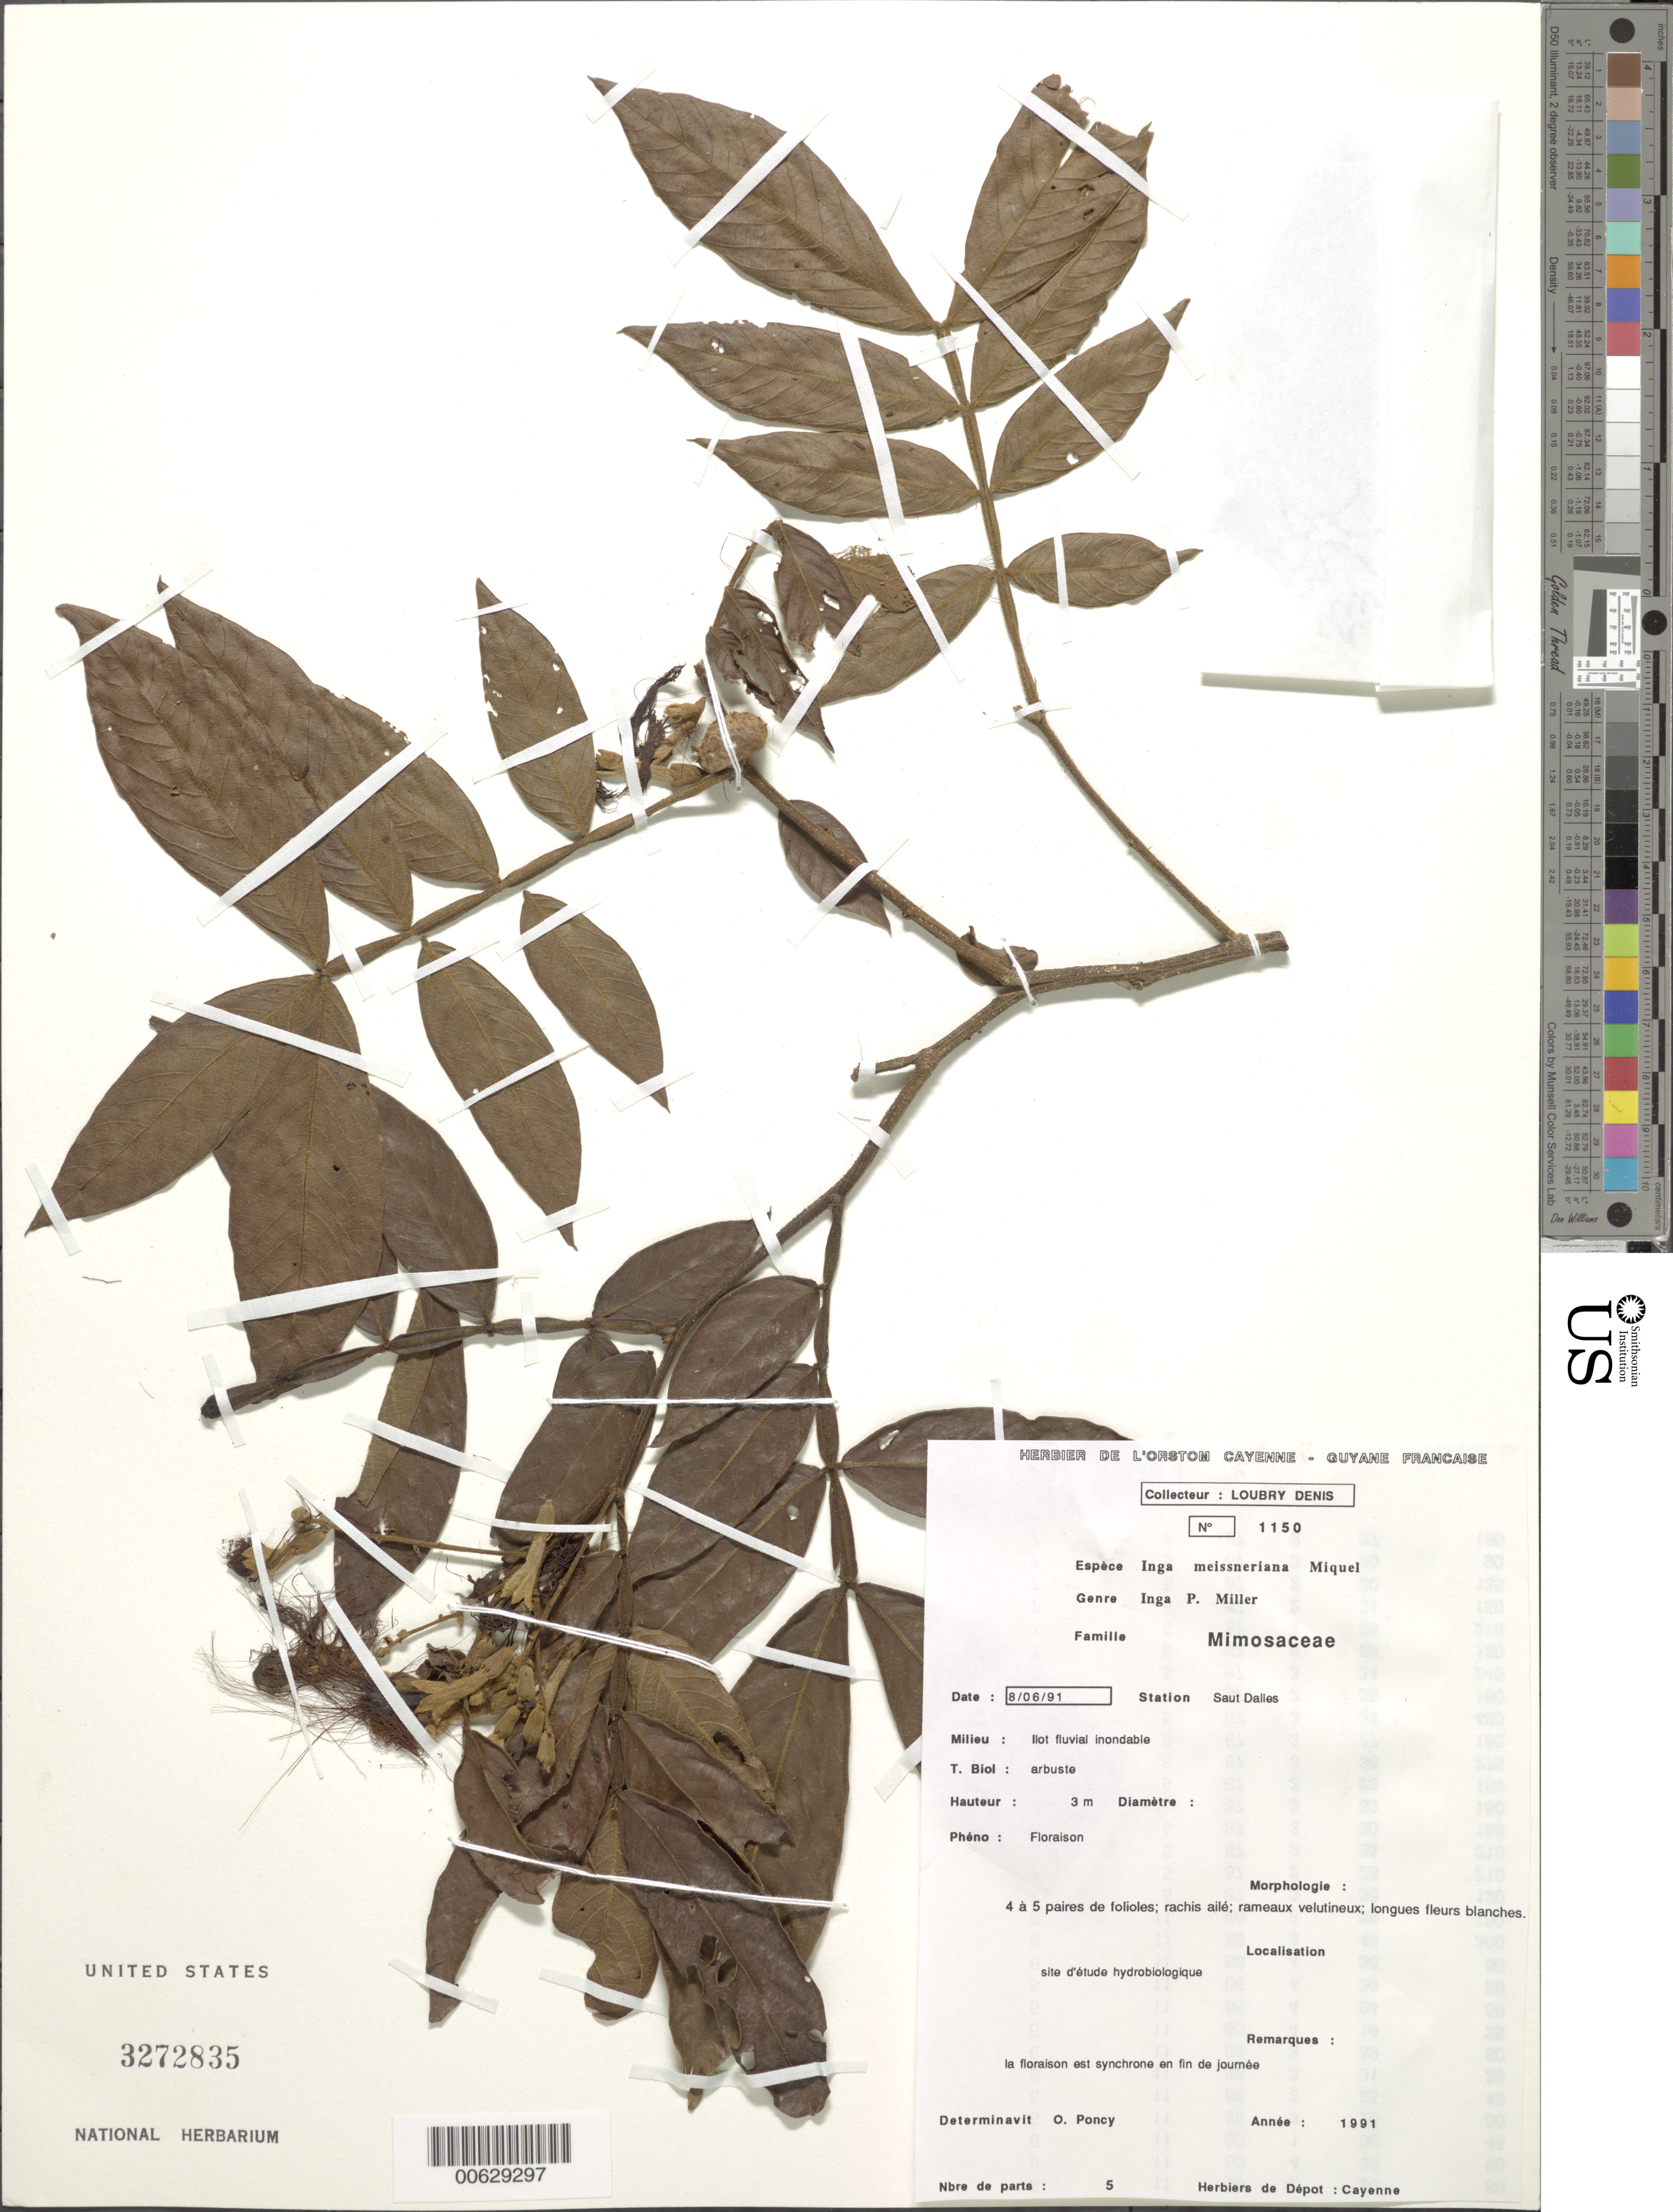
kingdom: Plantae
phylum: Tracheophyta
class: Magnoliopsida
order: Fabales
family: Fabaceae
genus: Inga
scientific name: Inga vera subsp. affinis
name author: (DC.) T.D. Penn.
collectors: D. Loubry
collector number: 1150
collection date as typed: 8-Jun-91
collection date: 1991-06-08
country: French Guiana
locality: Saut Dalles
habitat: Ilot fluvial inondable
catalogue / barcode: US 3272835